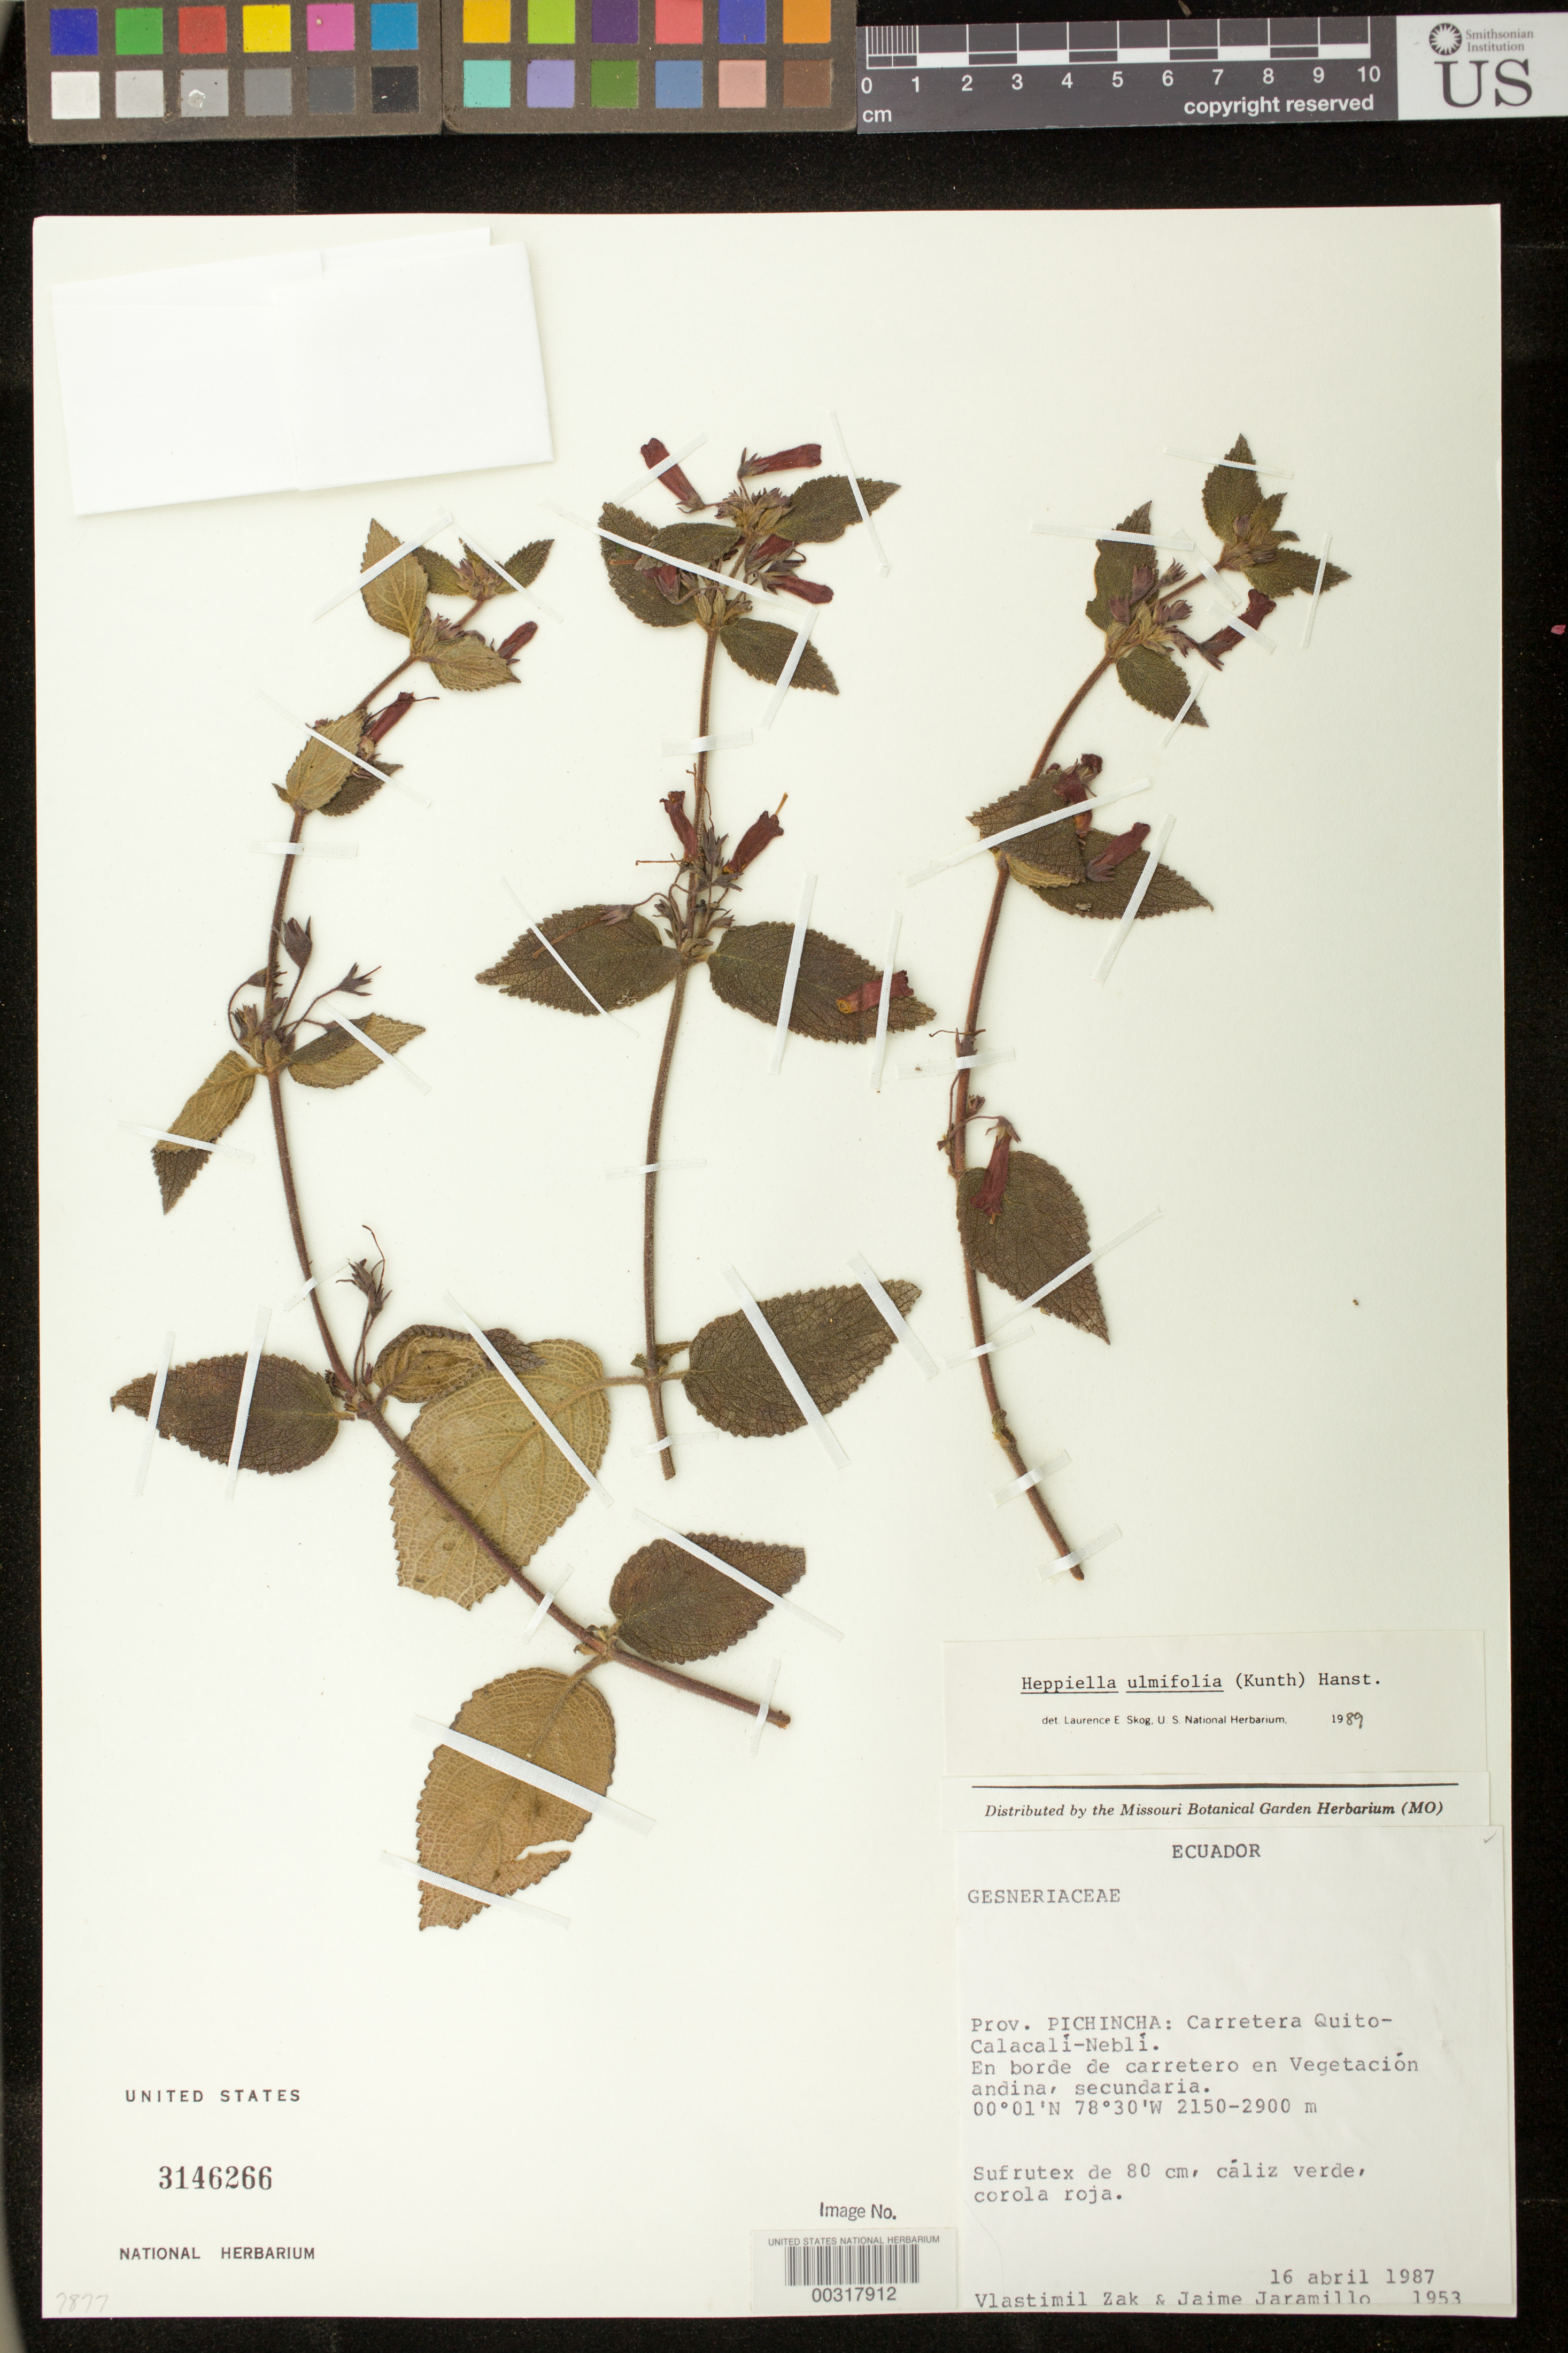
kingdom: Plantae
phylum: Tracheophyta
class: Magnoliopsida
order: Lamiales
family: Gesneriaceae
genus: Heppiella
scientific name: Heppiella ulmifolia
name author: (Kunth) Hanst.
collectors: V. Zak & J. L. Jaramillo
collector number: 1953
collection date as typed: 16 Apr 1987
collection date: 1987-04-16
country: Ecuador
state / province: Pichincha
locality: Carretera Quito - Calacali - Nebli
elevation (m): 2150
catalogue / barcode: US 3146266